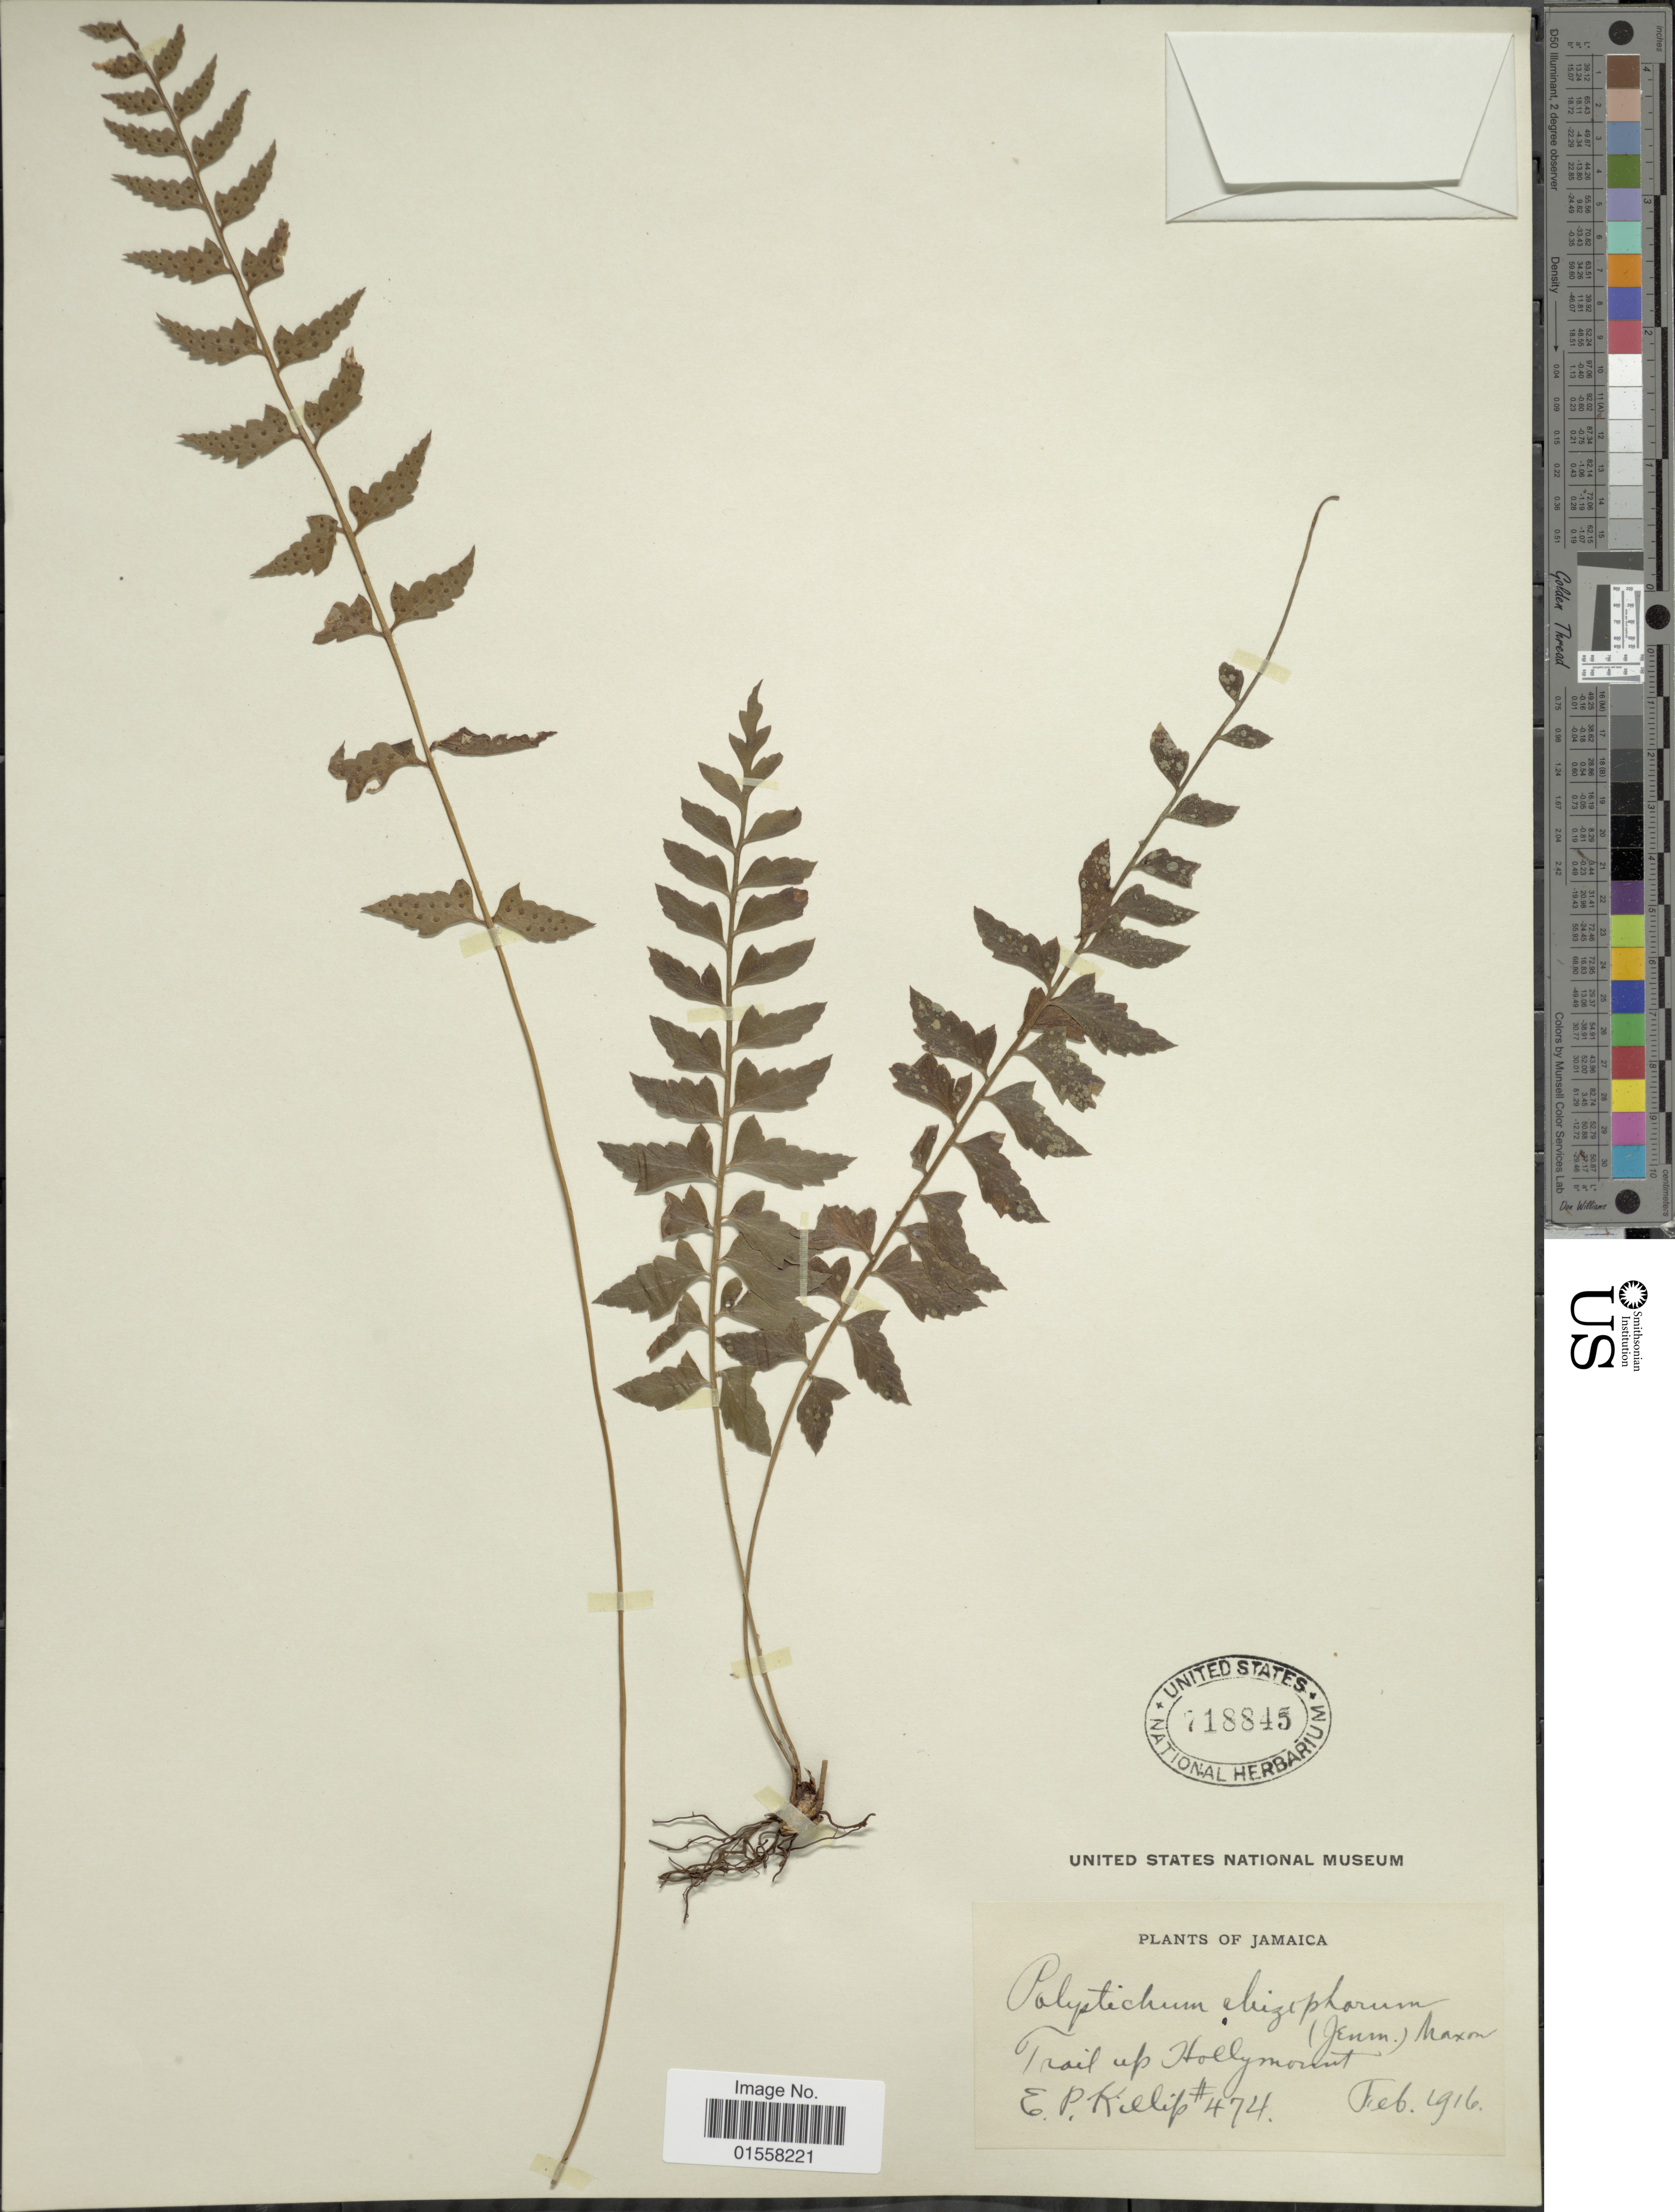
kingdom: Plantae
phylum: Tracheophyta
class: Polypodiopsida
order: Polypodiales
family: Dryopteridaceae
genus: Polystichum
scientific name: Polystichum rhizophorum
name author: (Jenman) Maxon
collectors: E. P. Killip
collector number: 474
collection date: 1916-02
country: Jamaica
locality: Jamaica, Trail ip Hollymount.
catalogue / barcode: US 718845